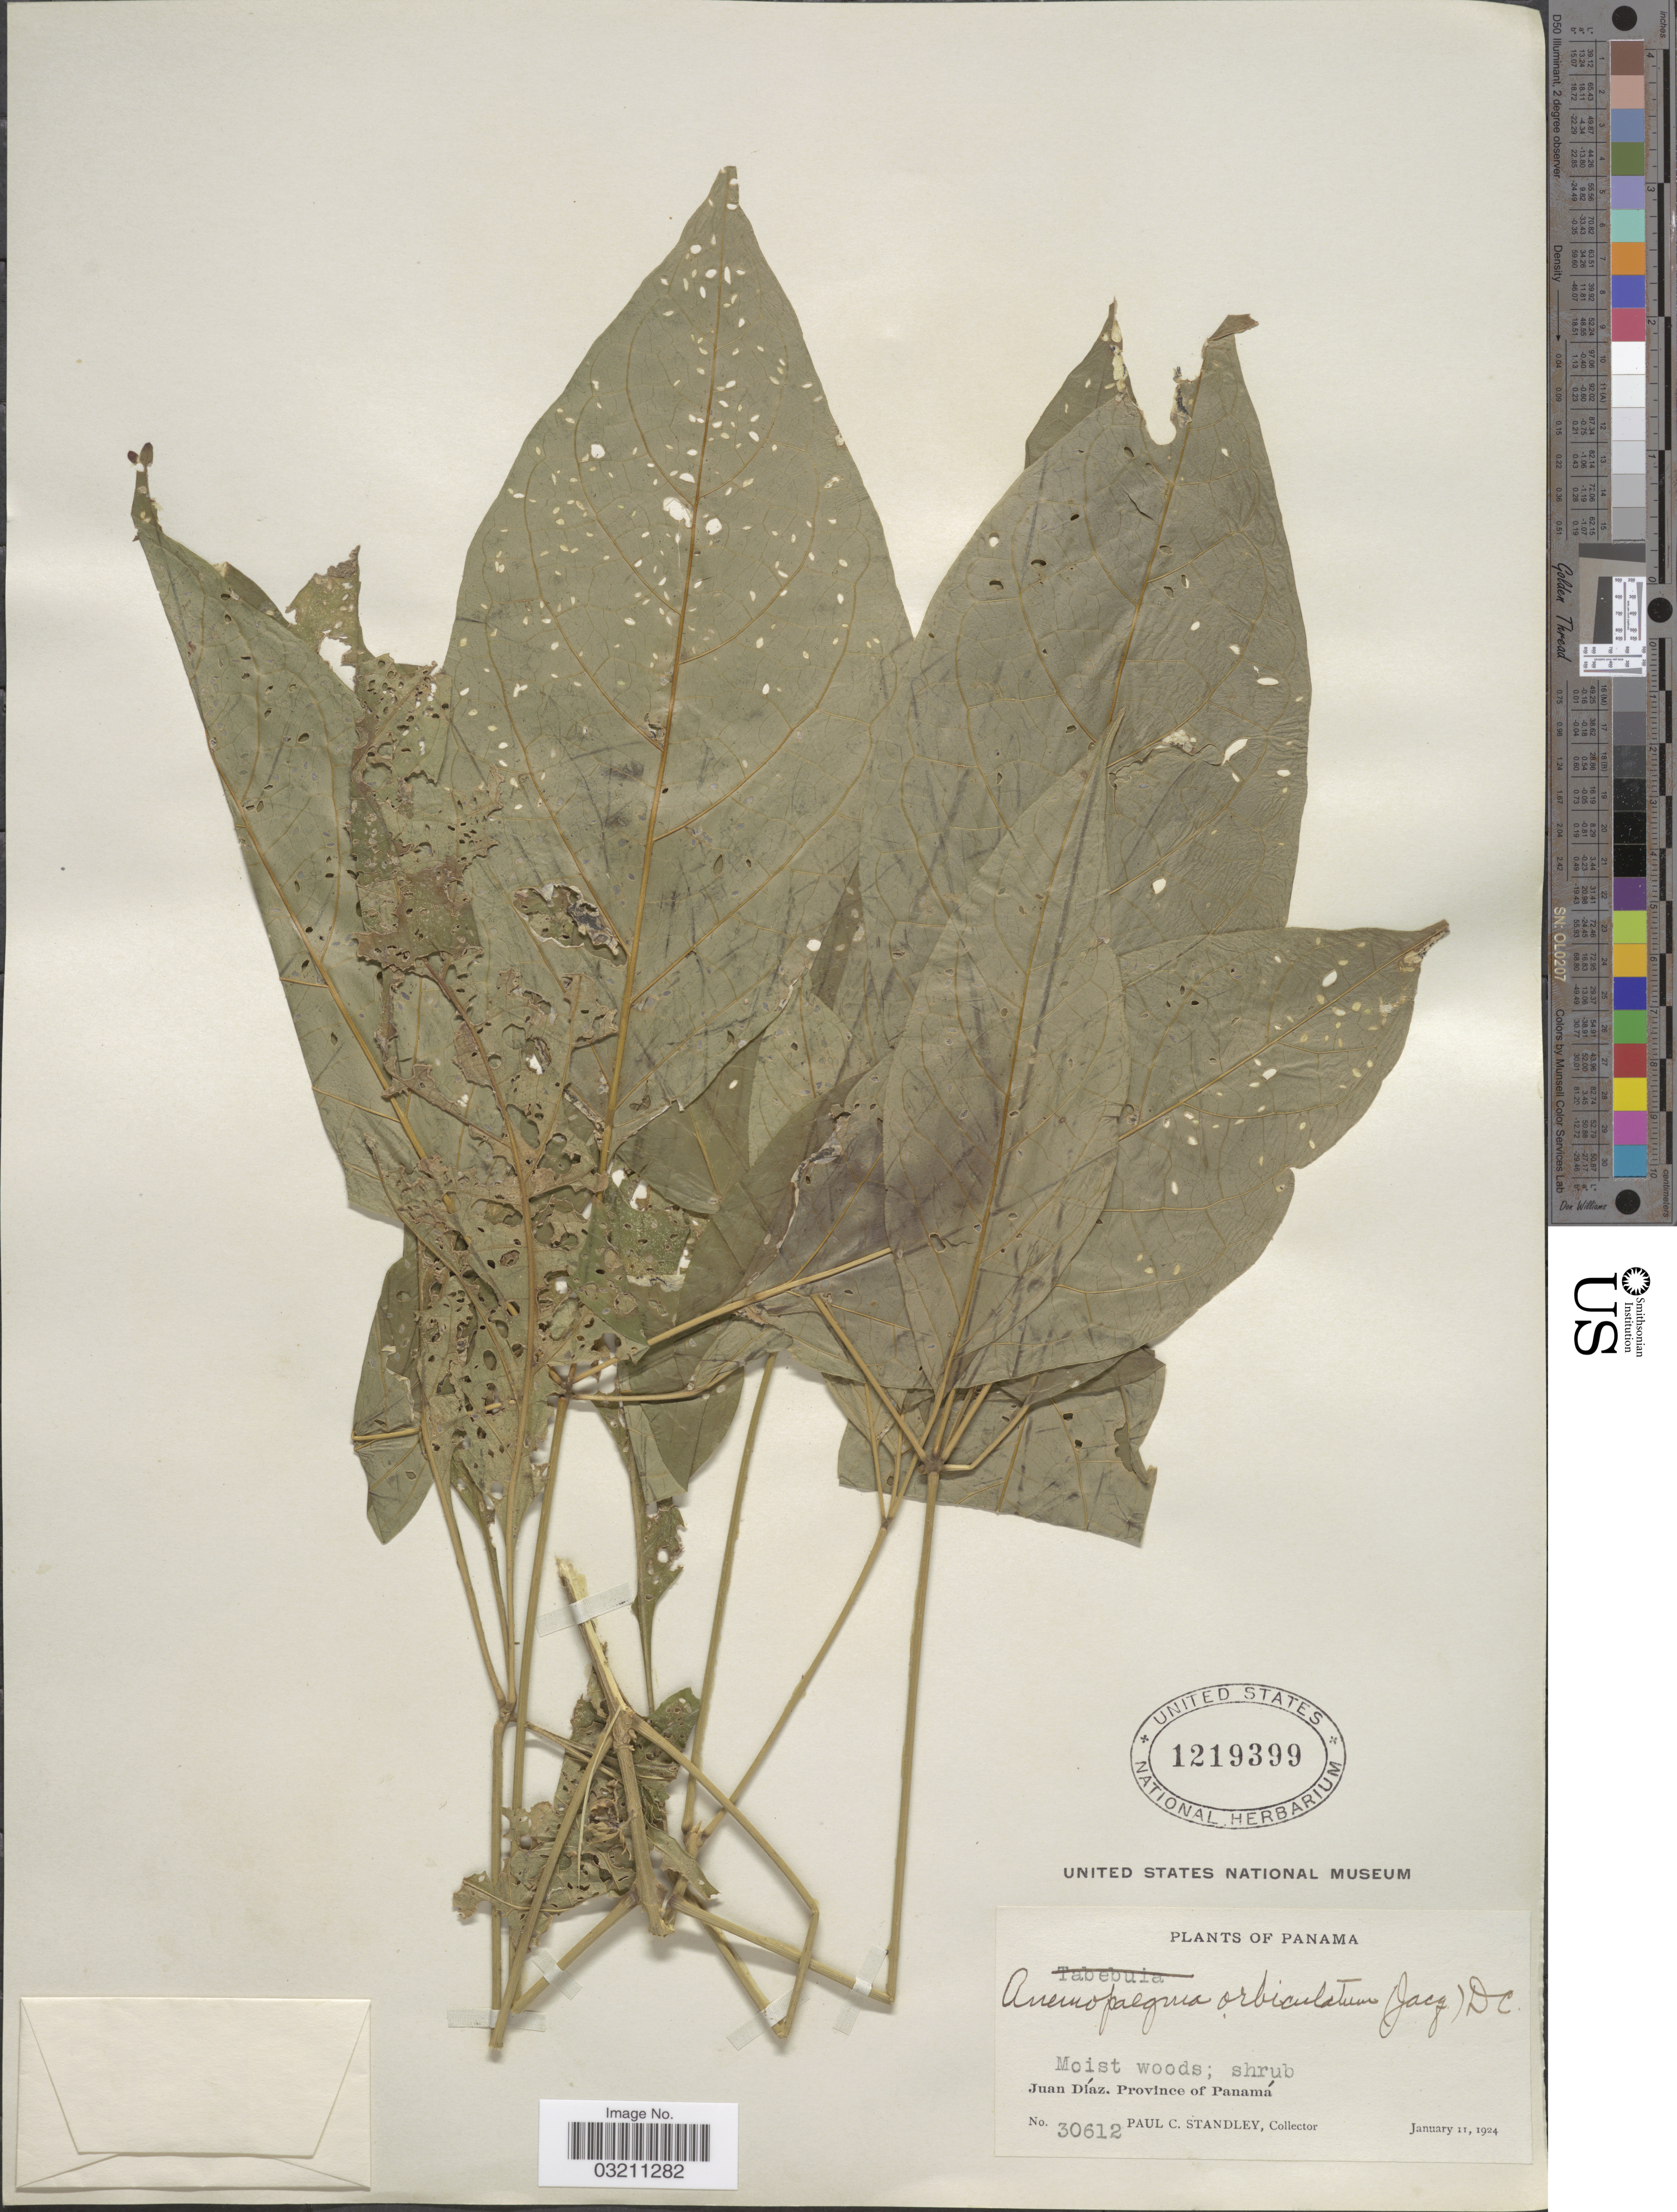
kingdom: Plantae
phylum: Tracheophyta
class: Magnoliopsida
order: Lamiales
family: Bignoniaceae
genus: Amphilophium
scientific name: Amphilophium orbiculatum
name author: (Jacq.) DC.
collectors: P. C. Standley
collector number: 30612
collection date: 1924-01-11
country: Panama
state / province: Panamá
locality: Juan Díaz.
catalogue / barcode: US 1219399